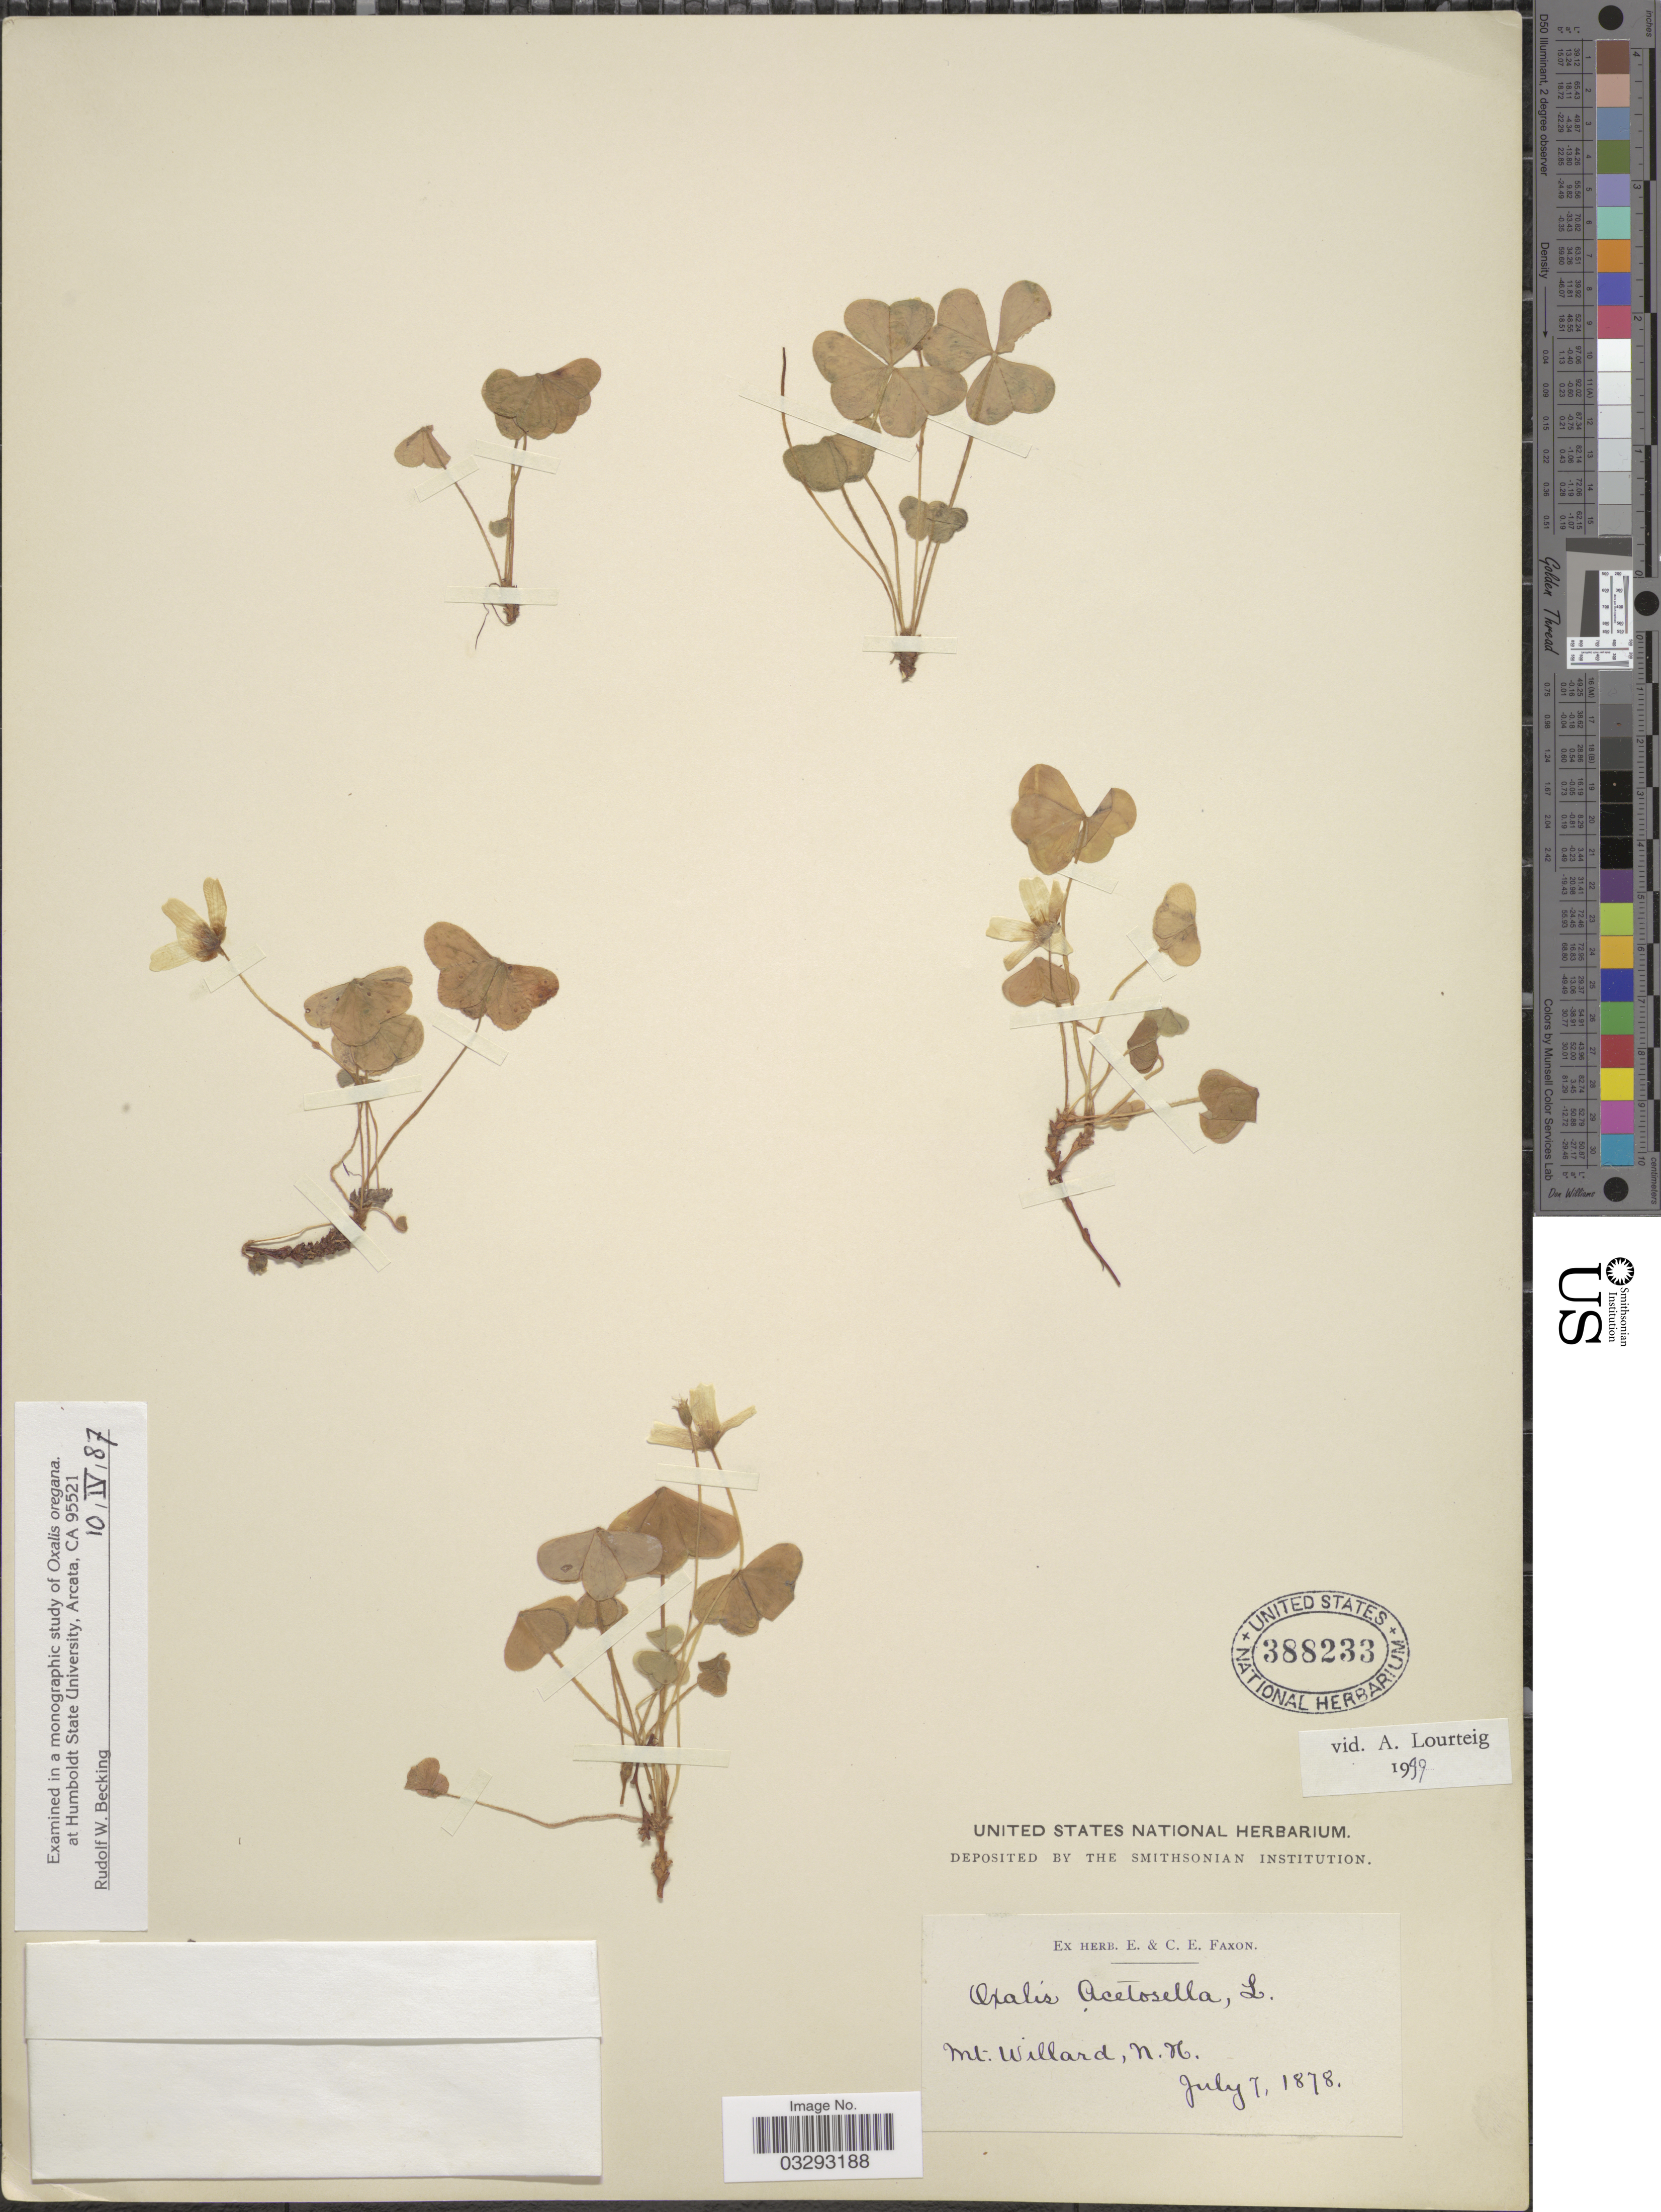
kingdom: Plantae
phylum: Tracheophyta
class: Magnoliopsida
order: Oxalidales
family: Oxalidaceae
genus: Oxalis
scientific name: Oxalis acetosella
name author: L.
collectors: E. Faxon & C. Faxon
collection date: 1878-07-07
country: United States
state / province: New Hampshire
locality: Mt. Willard.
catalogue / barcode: US 388233